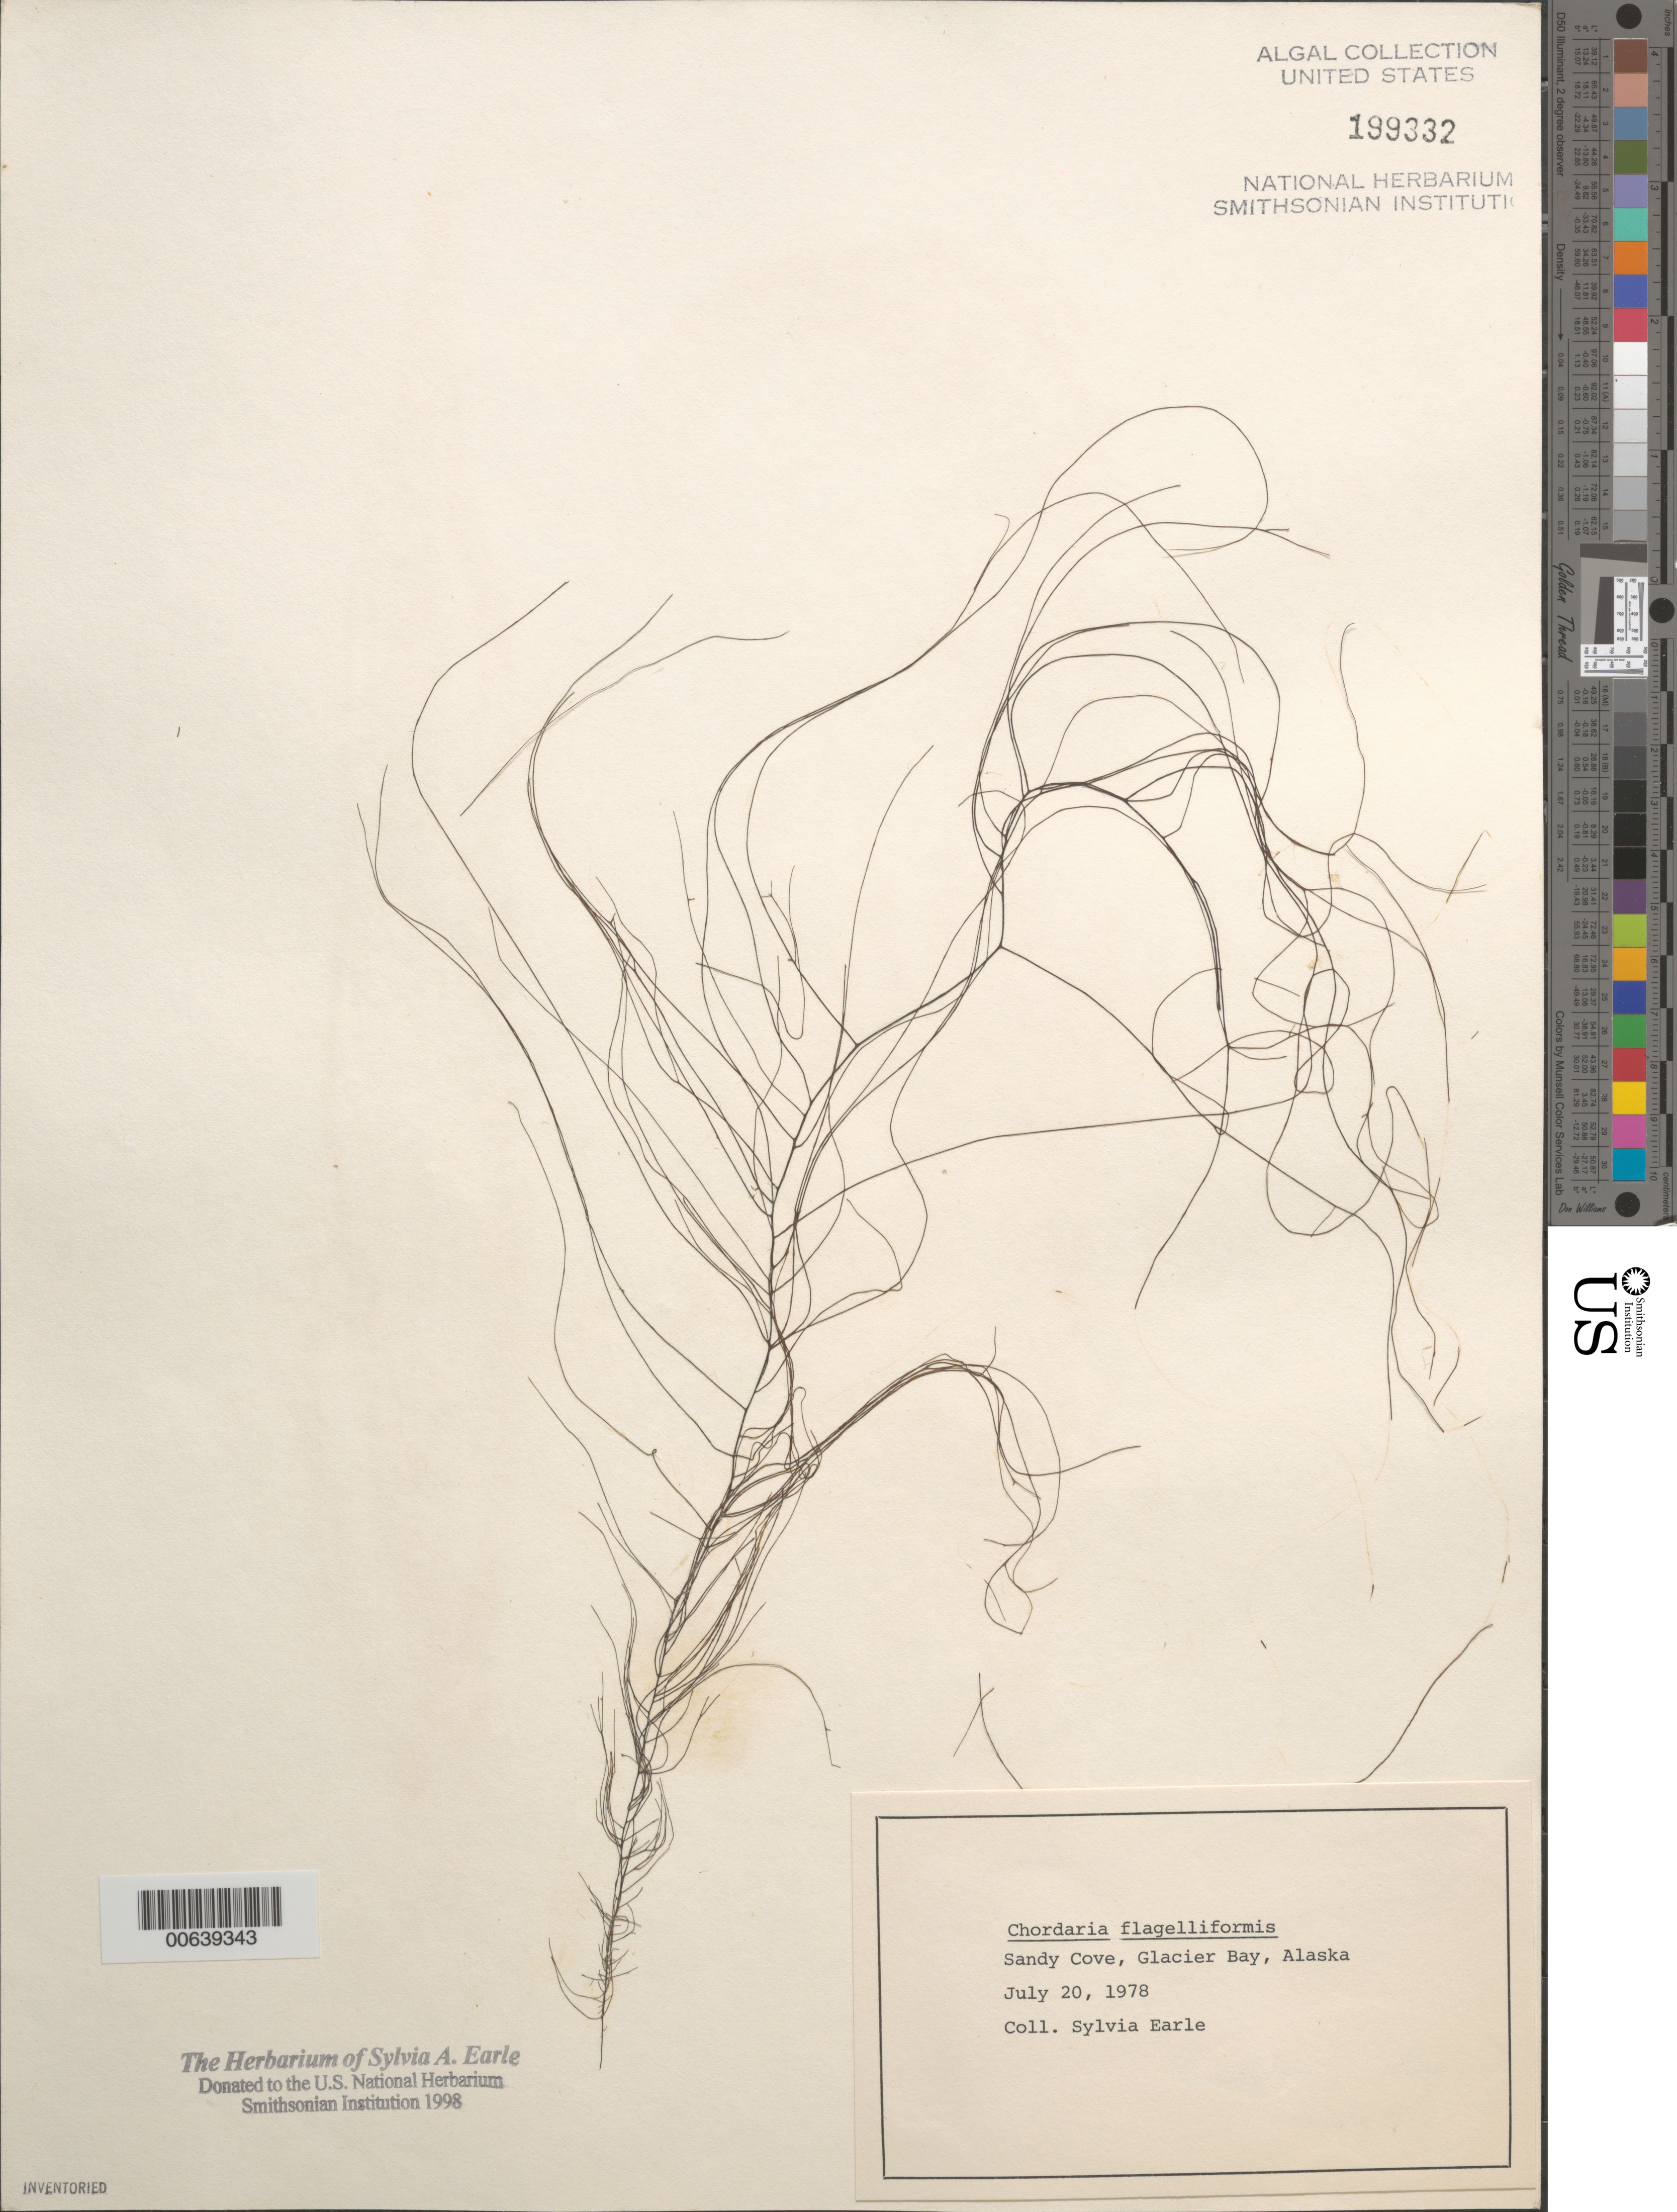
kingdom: Chromista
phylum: Ochrophyta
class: Phaeophyceae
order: Ectocarpales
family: Chordariaceae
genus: Chordaria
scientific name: Chordaria flagelliformis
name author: (Hudson) Grev.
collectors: S. A. Earle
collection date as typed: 20 Jul 1978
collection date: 1978-07-20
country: United States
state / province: Alaska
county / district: Skagway-Yakutat-Angoon Division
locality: Sandy Cove, Glacier Bay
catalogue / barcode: US 199332